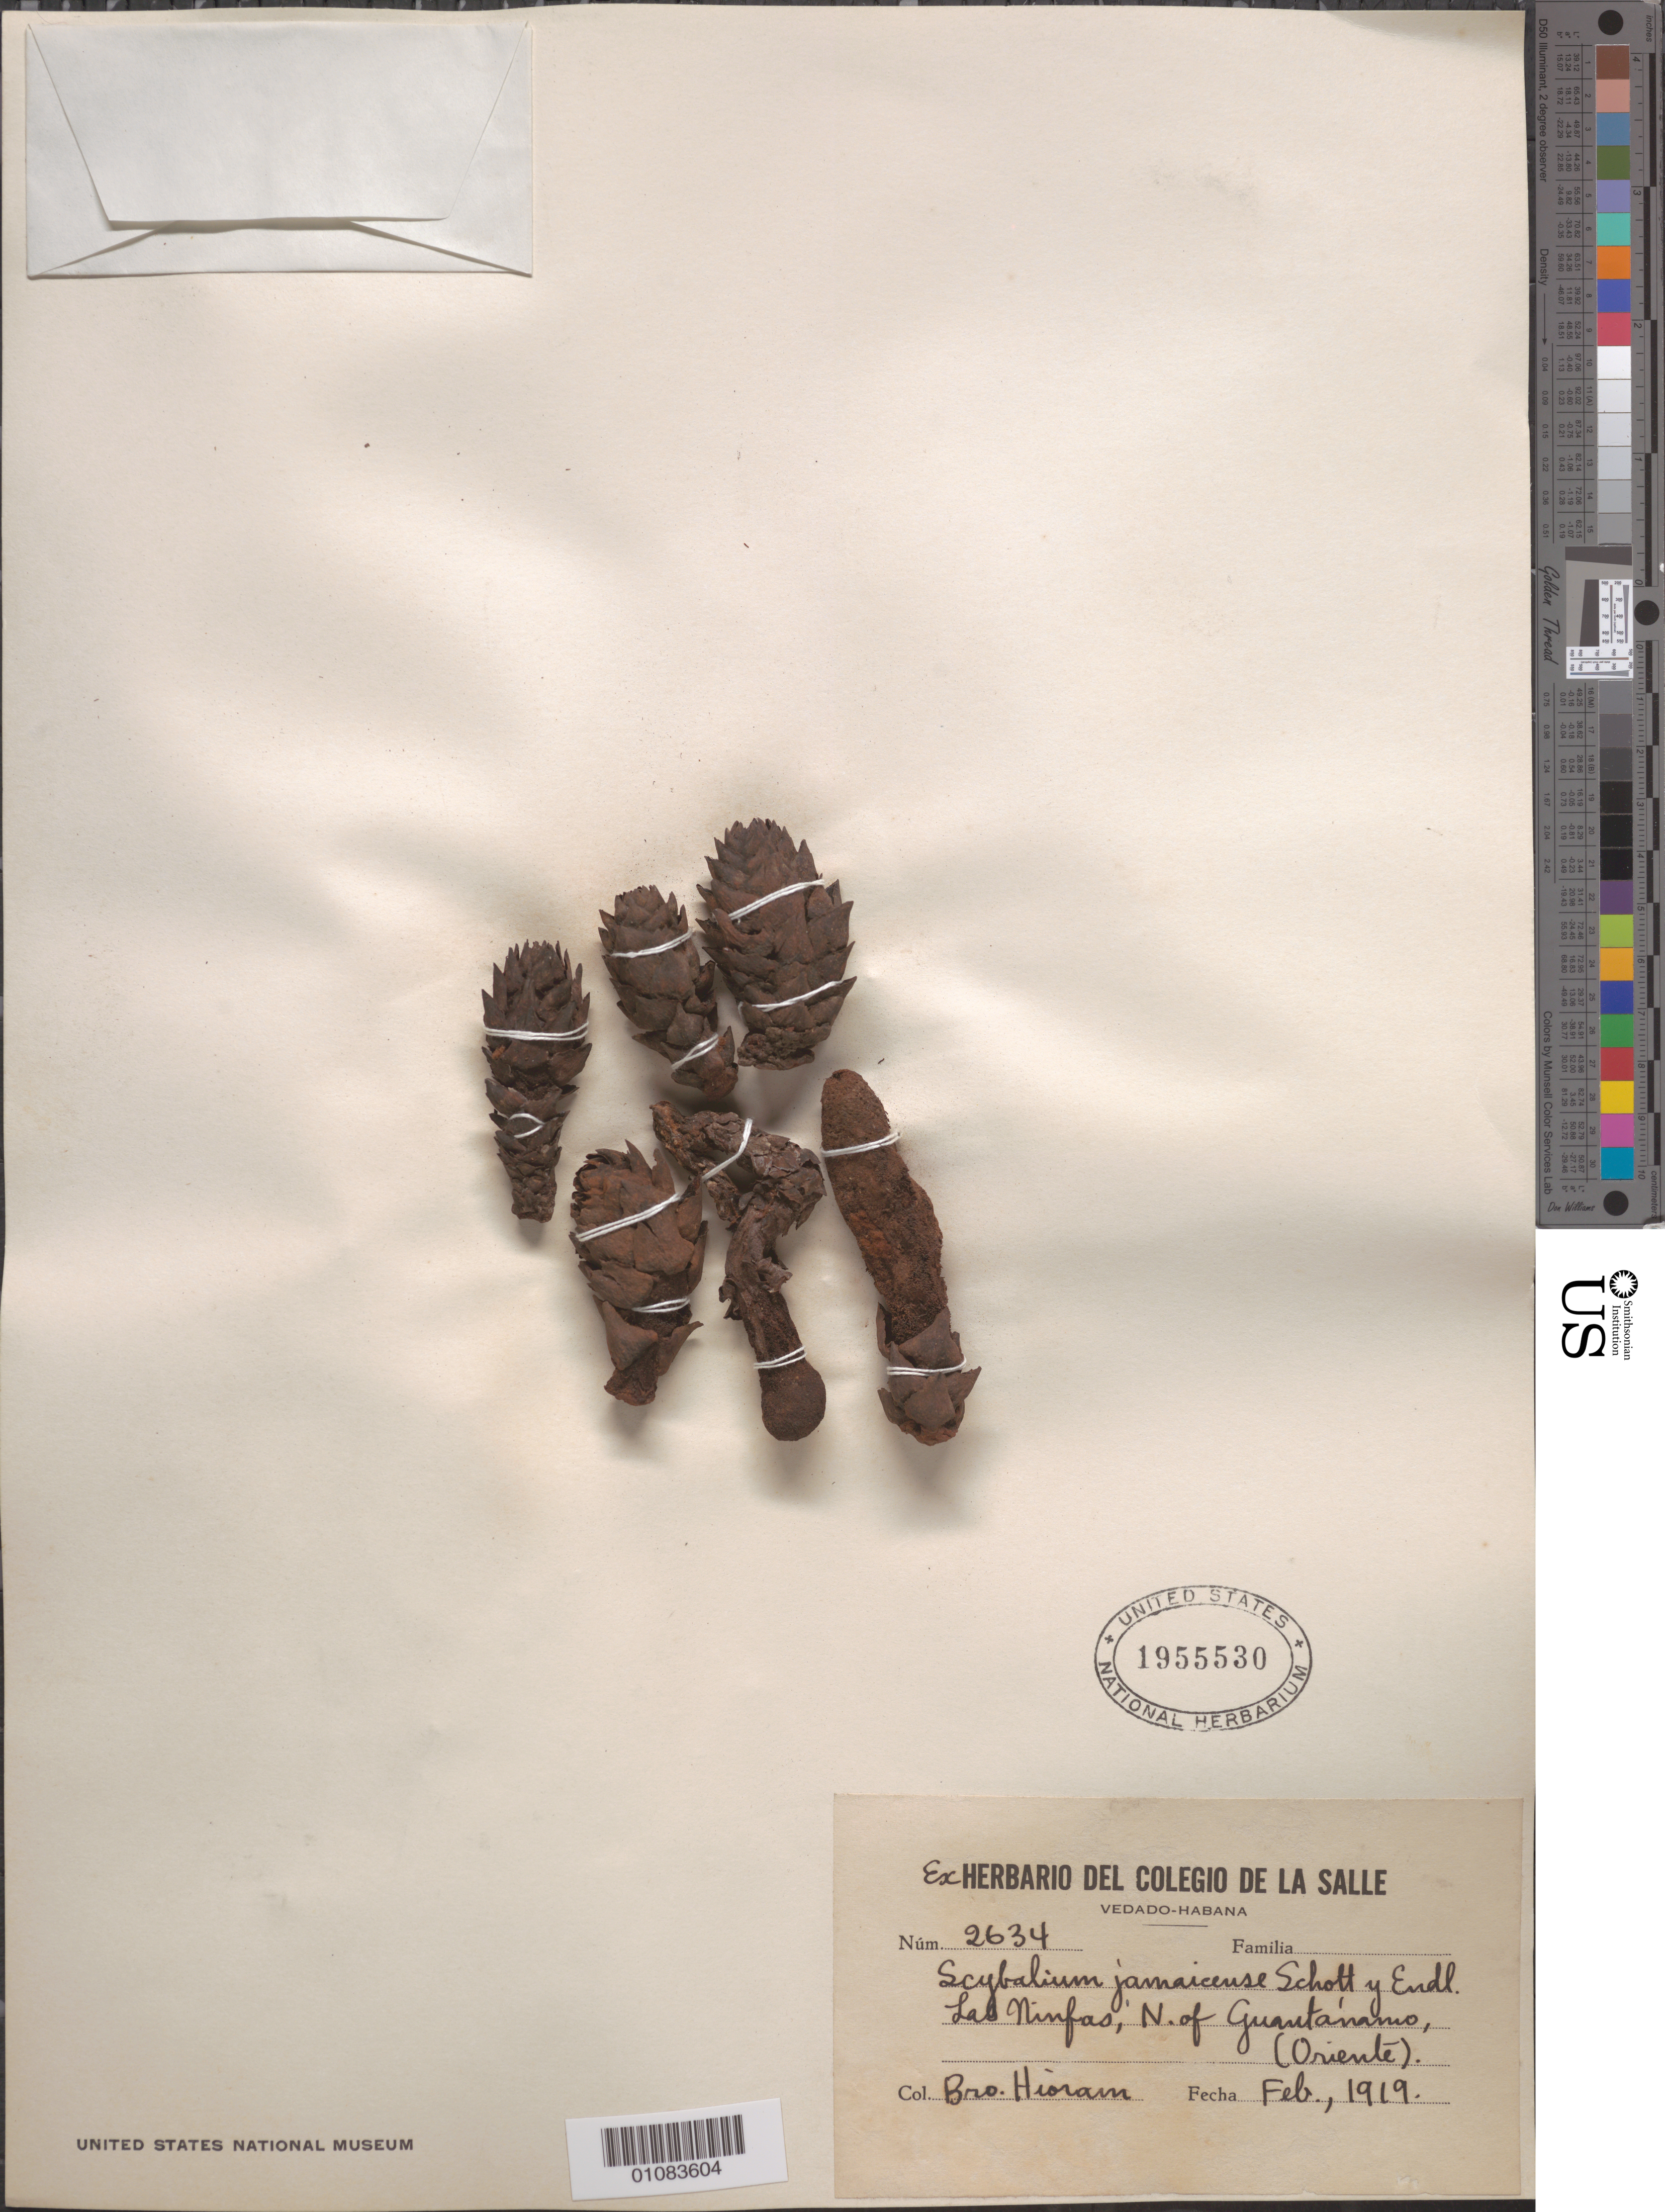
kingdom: Plantae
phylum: Tracheophyta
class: Magnoliopsida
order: Santalales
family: Balanophoraceae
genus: Scybalium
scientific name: Scybalium jamaicense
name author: (Sw.) Schott & Endl.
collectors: Bro. Hioram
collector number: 2634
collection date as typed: Feb 1919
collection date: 1919-02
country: Cuba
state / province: Guantánamo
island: Cuba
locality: Oriente, N end of Guantánamo, Las Ninfas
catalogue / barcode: US 1955530